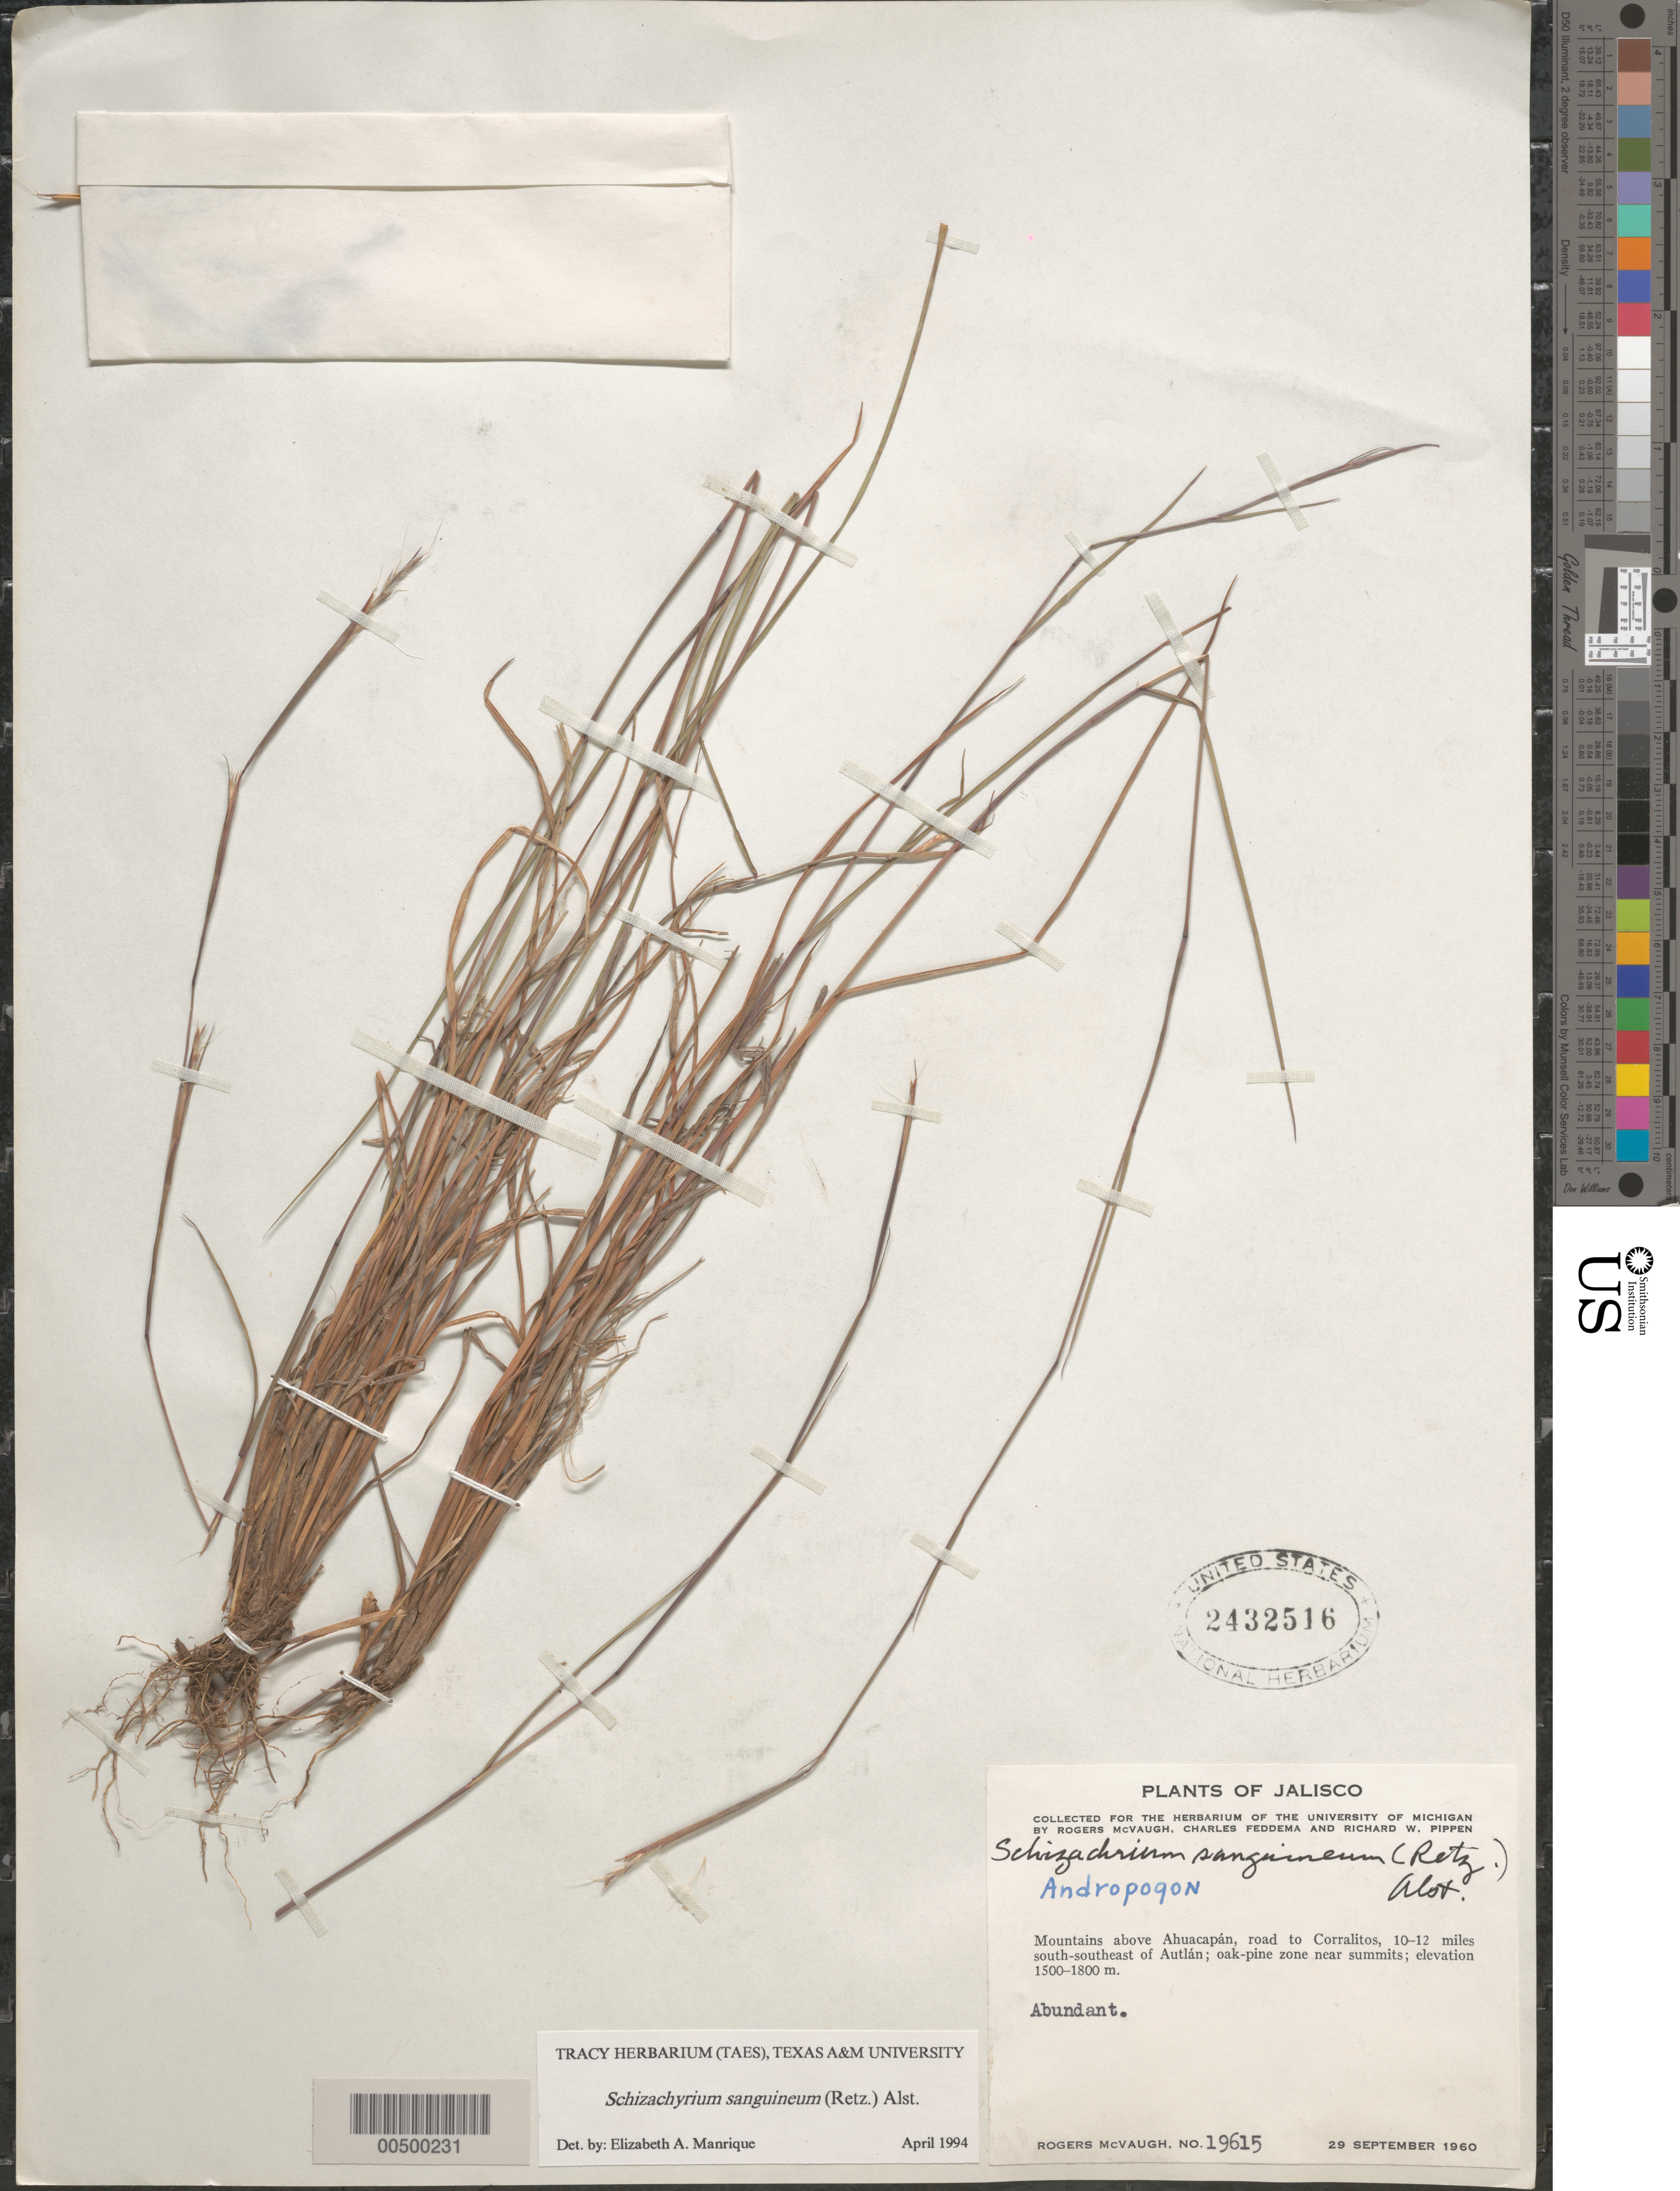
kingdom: Plantae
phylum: Tracheophyta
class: Liliopsida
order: Poales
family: Poaceae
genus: Schizachyrium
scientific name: Schizachyrium sanguineum var. sanguineum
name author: (Retz.) Alston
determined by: Manrique, E. A.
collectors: R. McVaugh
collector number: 19615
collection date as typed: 29 Sep 1960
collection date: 1960-09-29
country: Mexico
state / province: Jalisco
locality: Mts above Ahuacapán, rd to Corralitos, 10-12 mi SSE of Autlán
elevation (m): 1500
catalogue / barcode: US 2432516